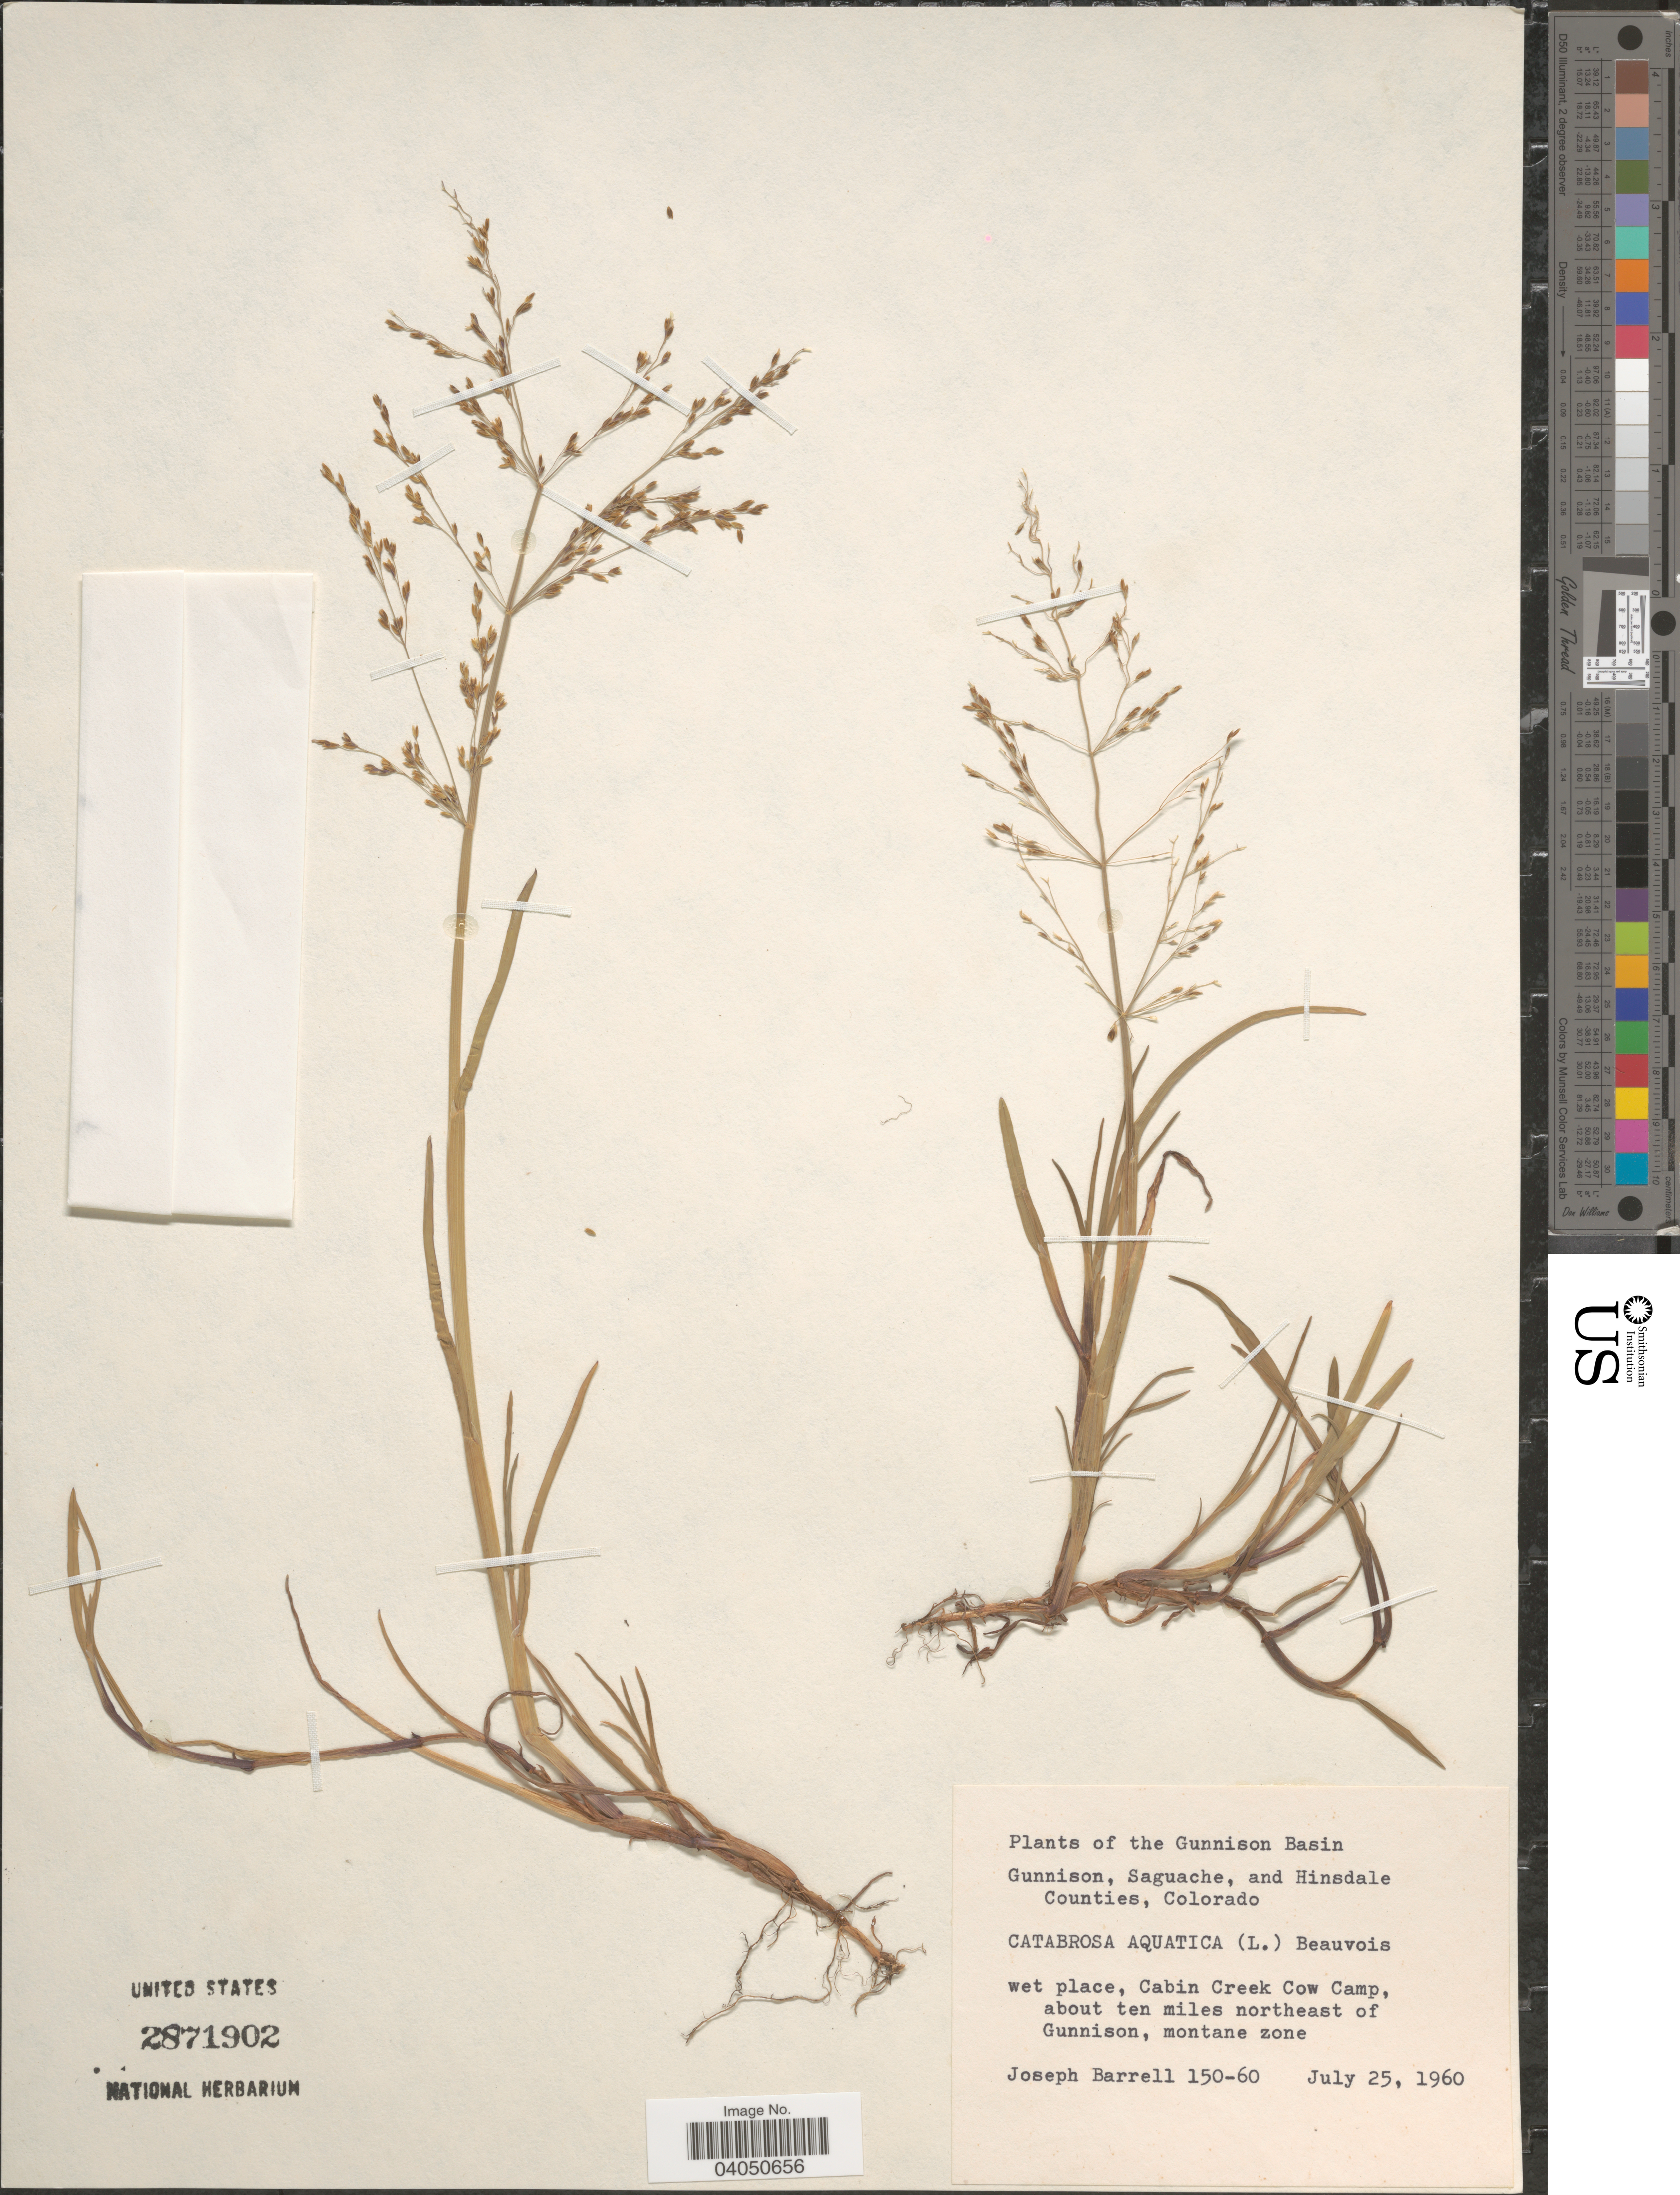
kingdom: Plantae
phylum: Tracheophyta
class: Liliopsida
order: Poales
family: Poaceae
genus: Catabrosa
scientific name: Catabrosa aquatica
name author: (L.) P. Beauv.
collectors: J. Barrell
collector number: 150-60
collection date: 1960-07-25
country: United States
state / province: Colorado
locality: The Gunnison Basin. Gunnison, Saguache, and Hinsdale Counties. Wet place, Cabin Creek Cow Camp, about ten miles northeast of Gunnison, montane zone.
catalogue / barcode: US 2871902